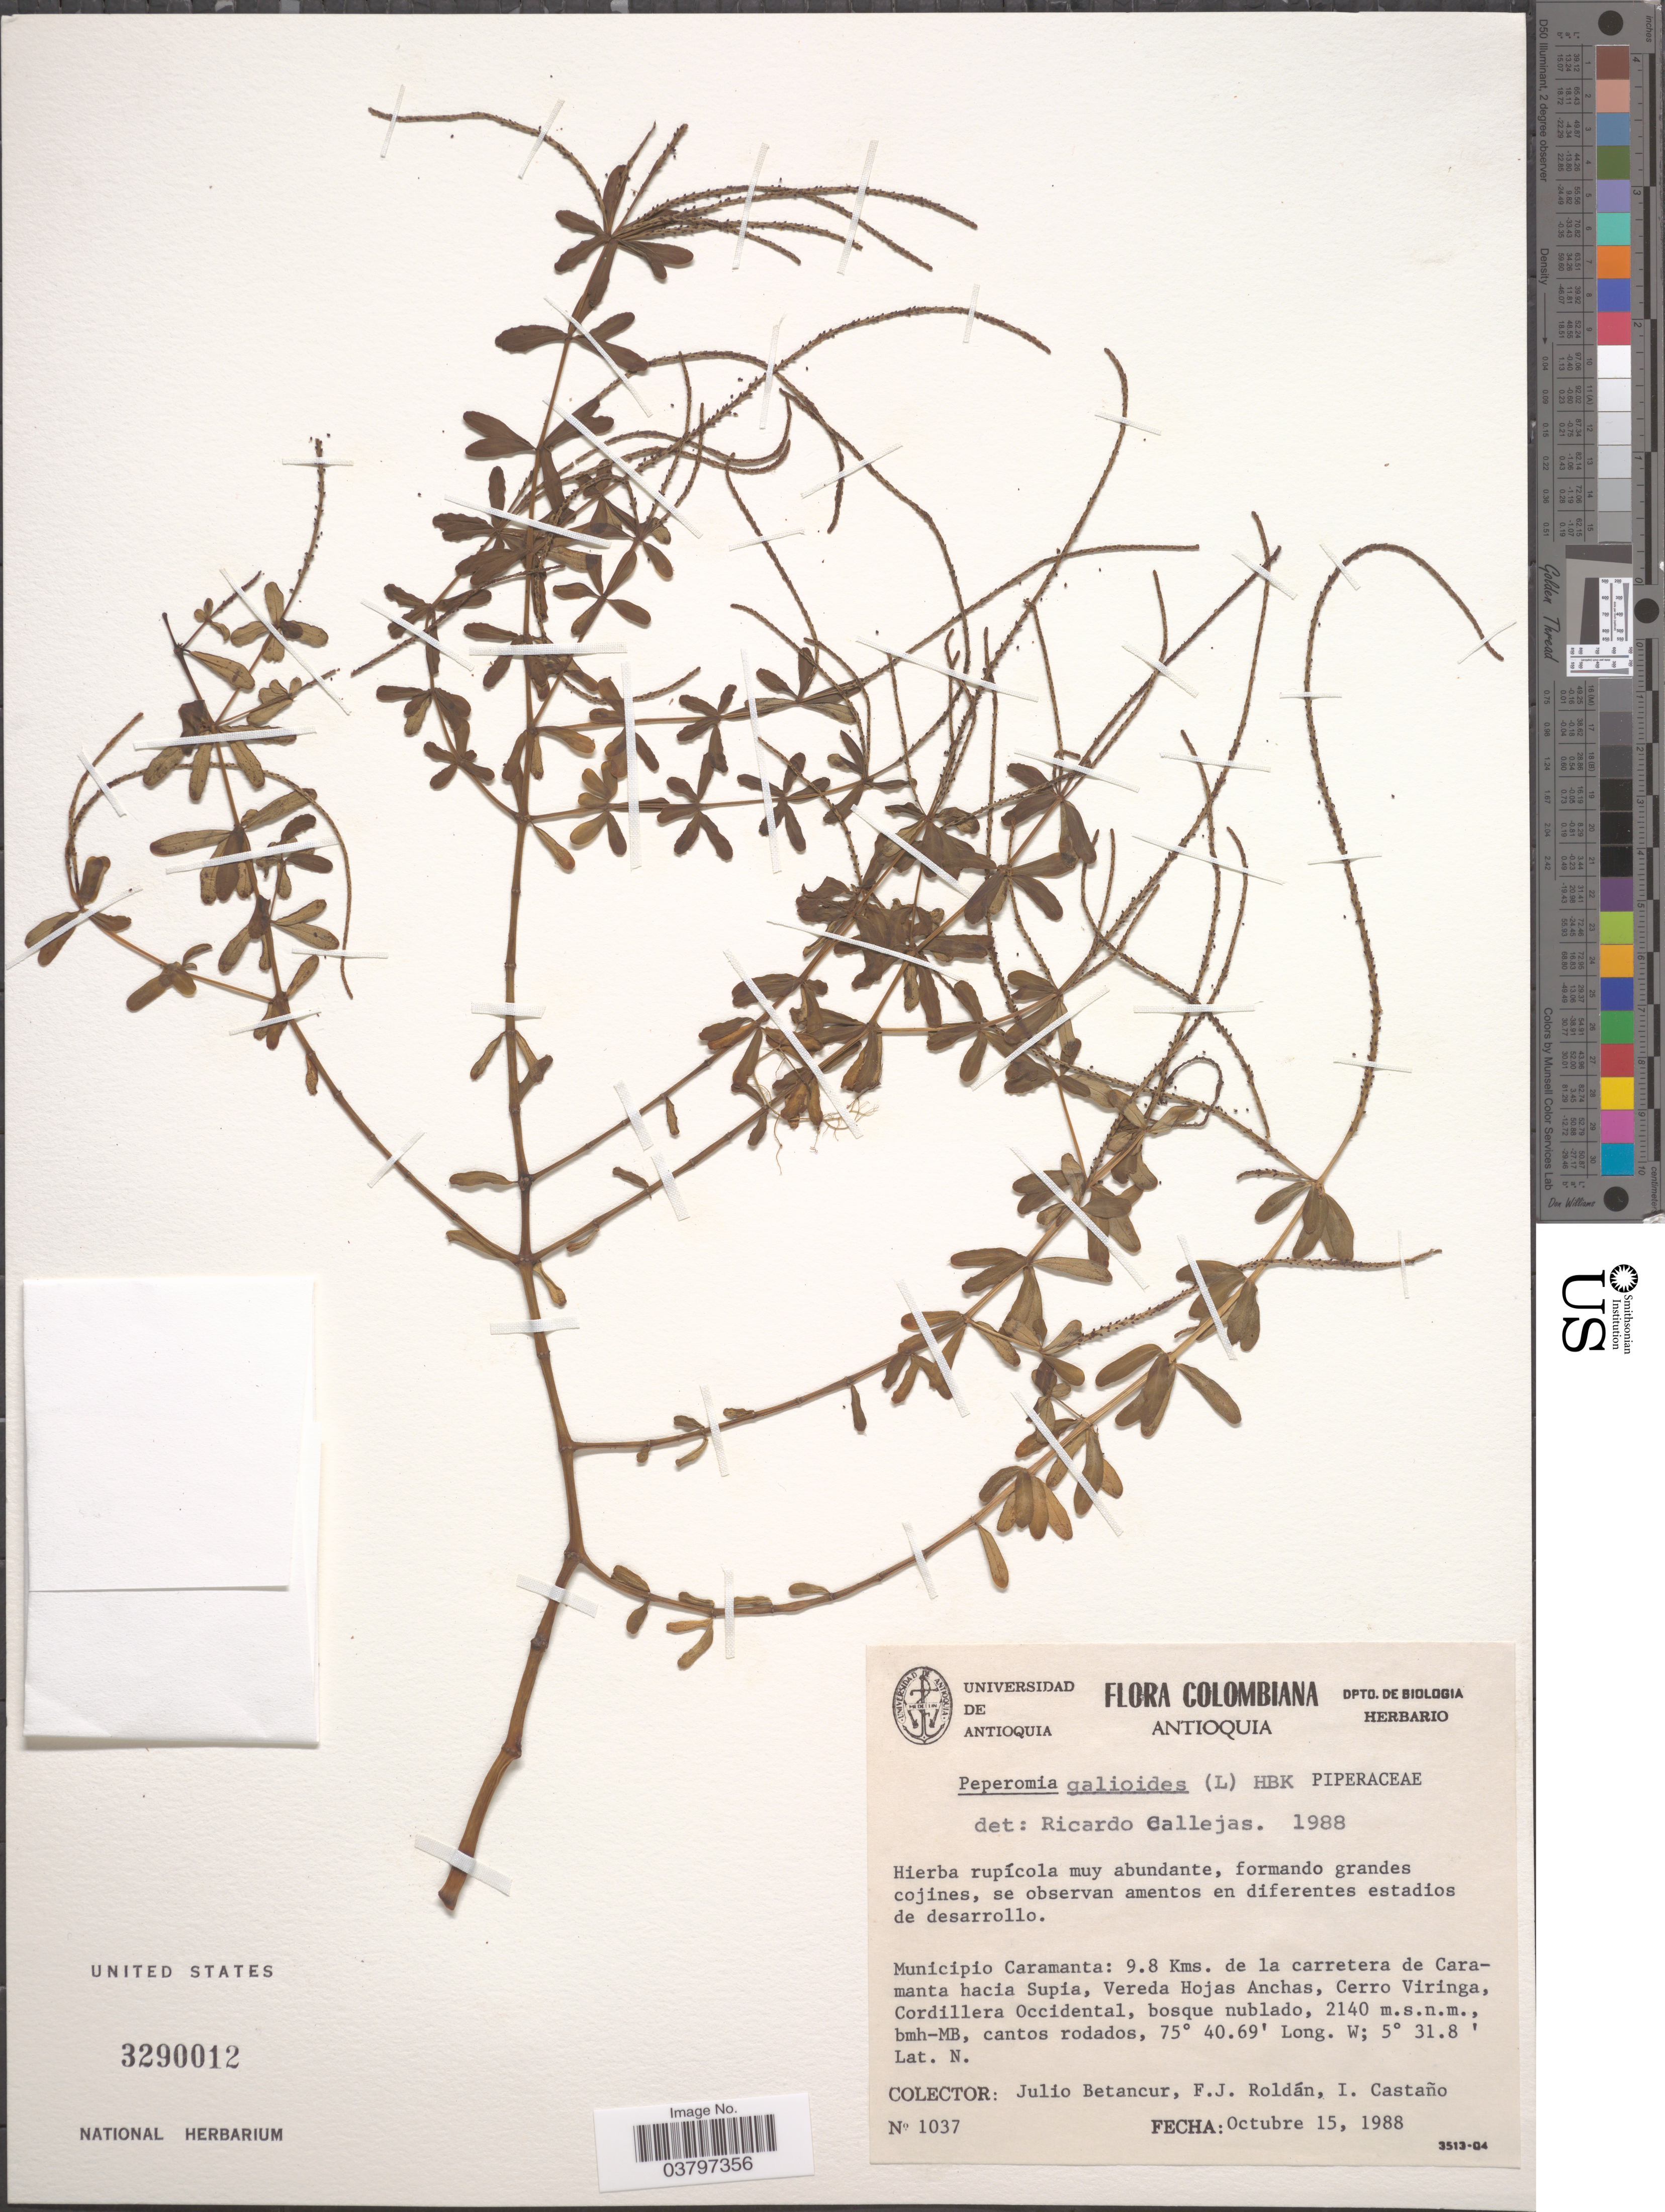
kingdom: Plantae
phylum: Tracheophyta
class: Magnoliopsida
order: Piperales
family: Piperaceae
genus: Peperomia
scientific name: Peperomia galioides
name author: Kunth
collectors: J. Betancur, F. J. Roldán & I. Castaño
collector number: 1037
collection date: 1988-10-15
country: Colombia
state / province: Antioquia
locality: Municipio Caramanta: 9.8 Kms. de la carretera de Caramanta hacia Supia, Vereda Hojas Anchas, Cerro Viringa, Cordillera Occidental.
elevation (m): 2140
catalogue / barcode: US 3290012